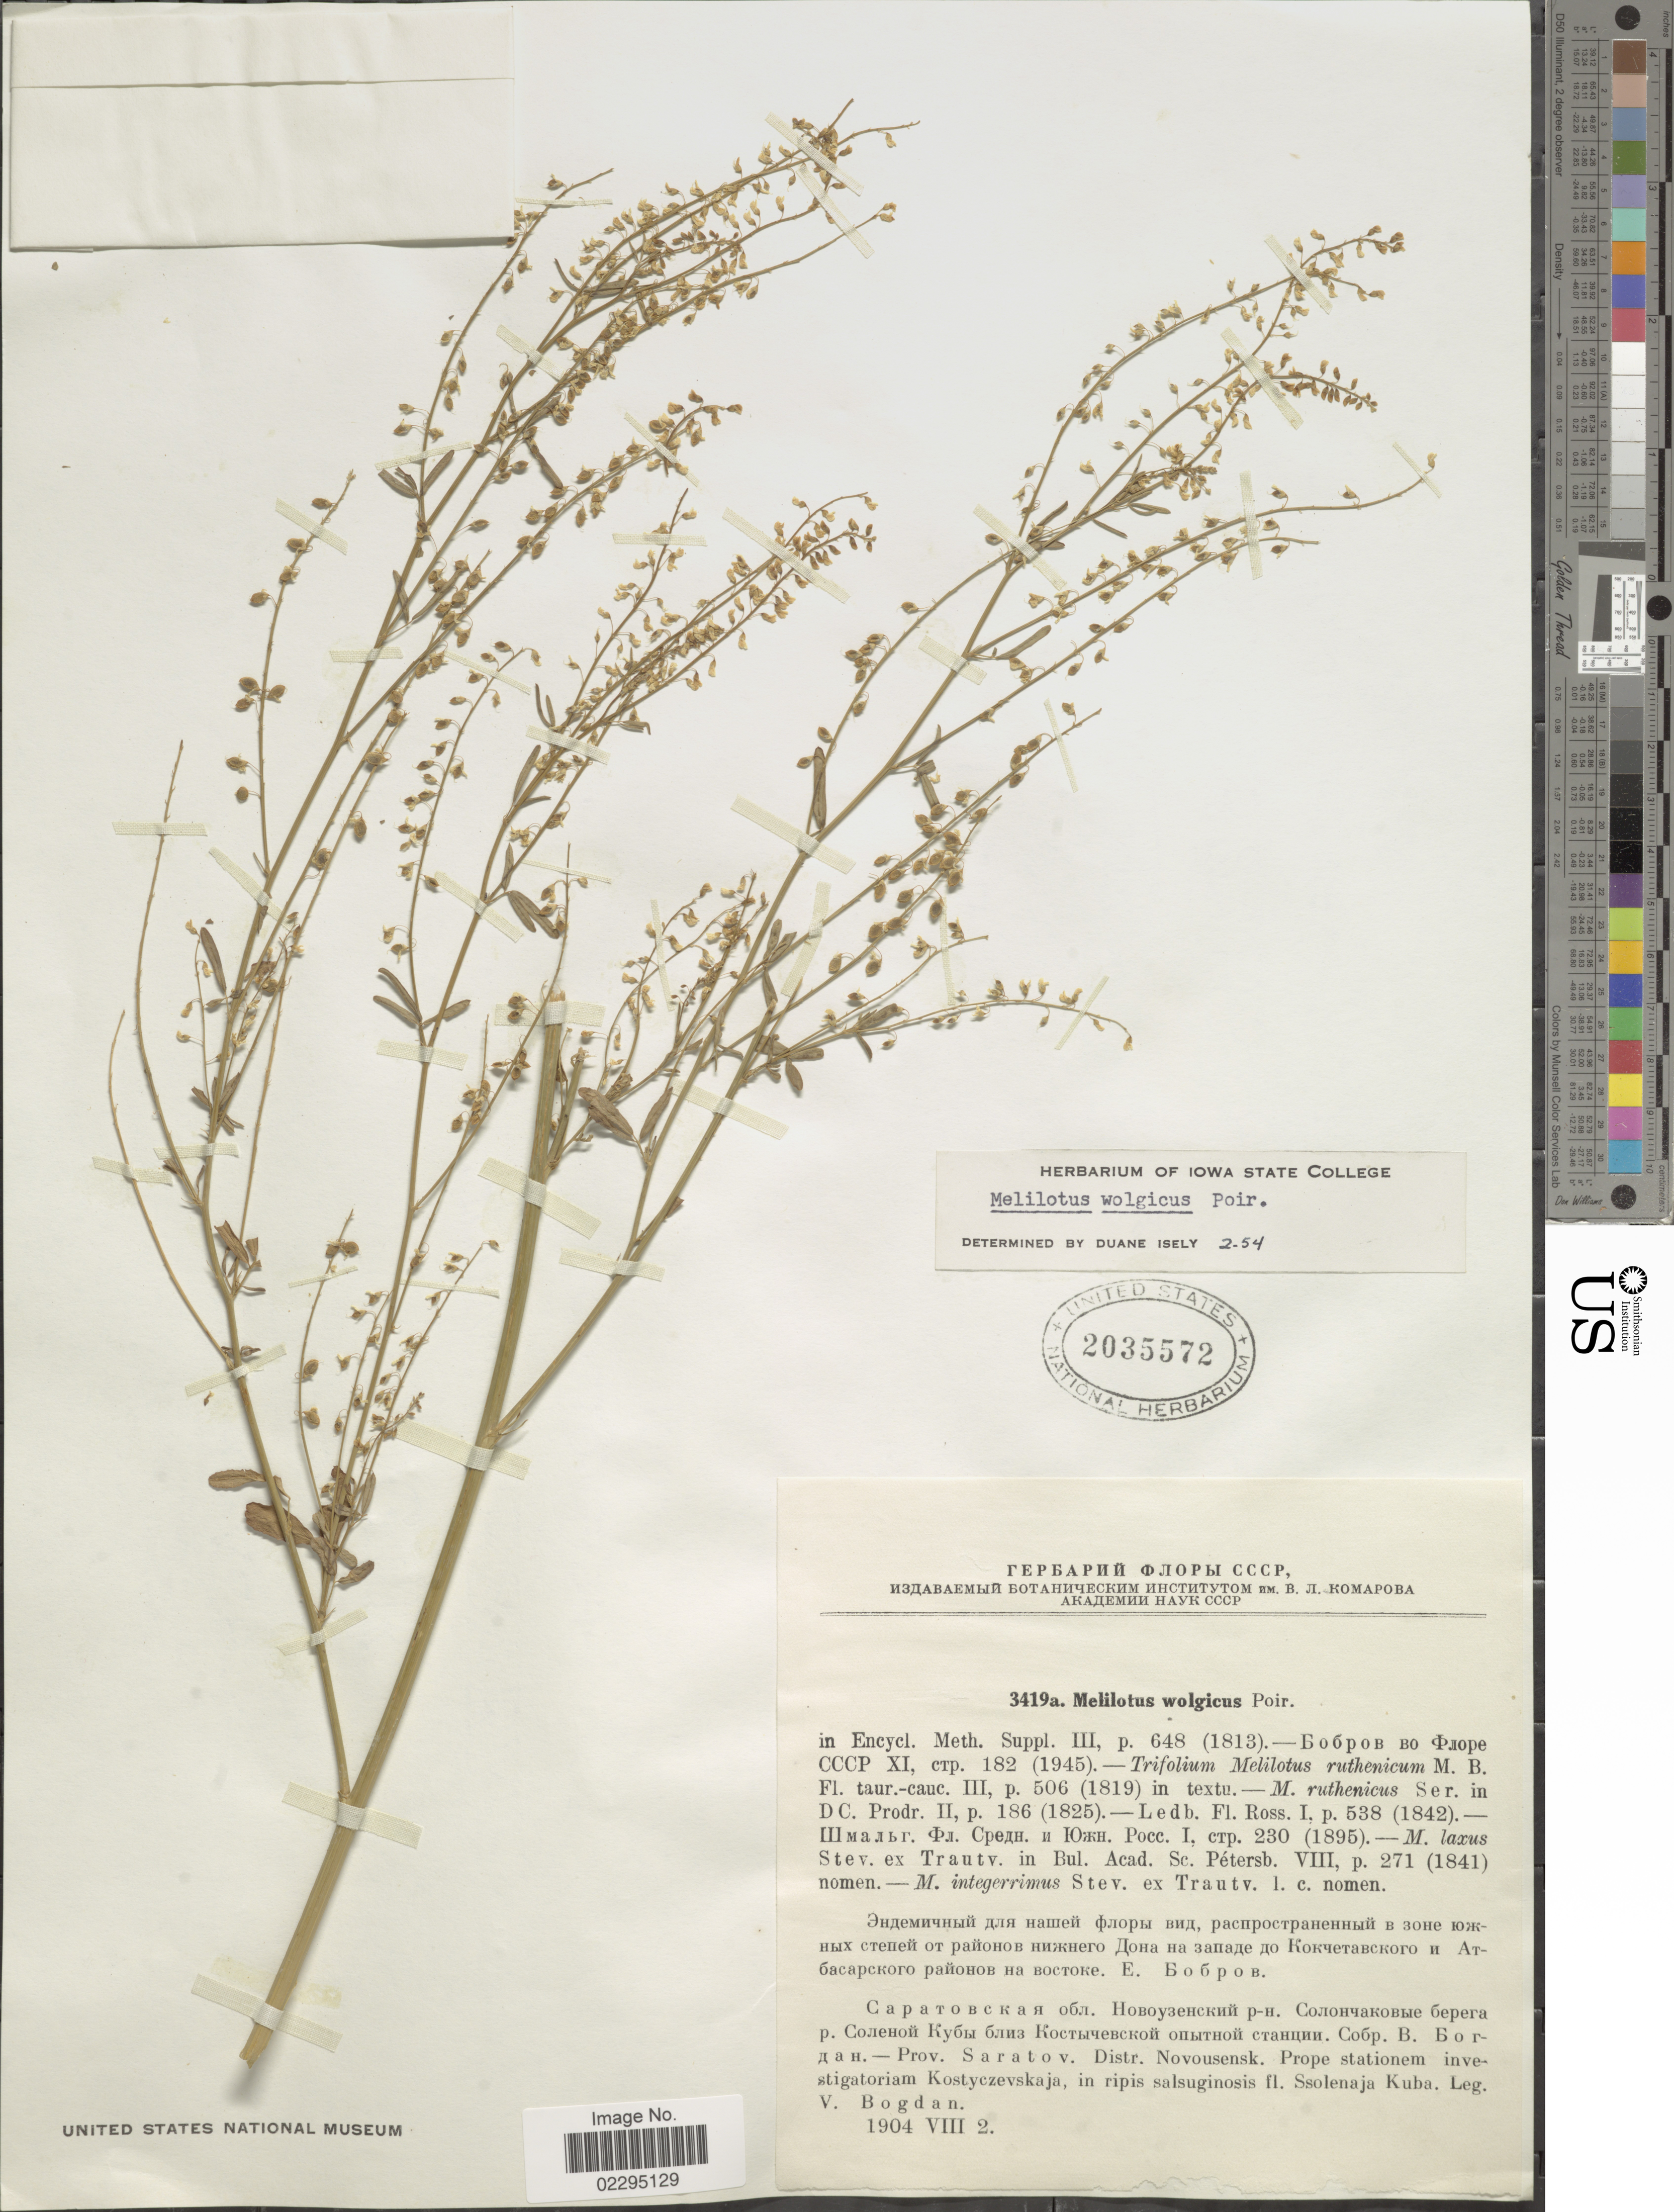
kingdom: Plantae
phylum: Tracheophyta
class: Magnoliopsida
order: Fabales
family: Fabaceae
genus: Melilotus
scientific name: Melilotus wolgicus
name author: Poir.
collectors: V. Bogdan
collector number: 3419a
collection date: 1904-08-02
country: Russian Federation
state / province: Saratov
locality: Prov. Saratov, Distr. Novousensk. Prope stationem investigatoriam Kostyczevskaja, in ripis salsuginosis fl Ssolenaja Kuba.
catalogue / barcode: US 2035572